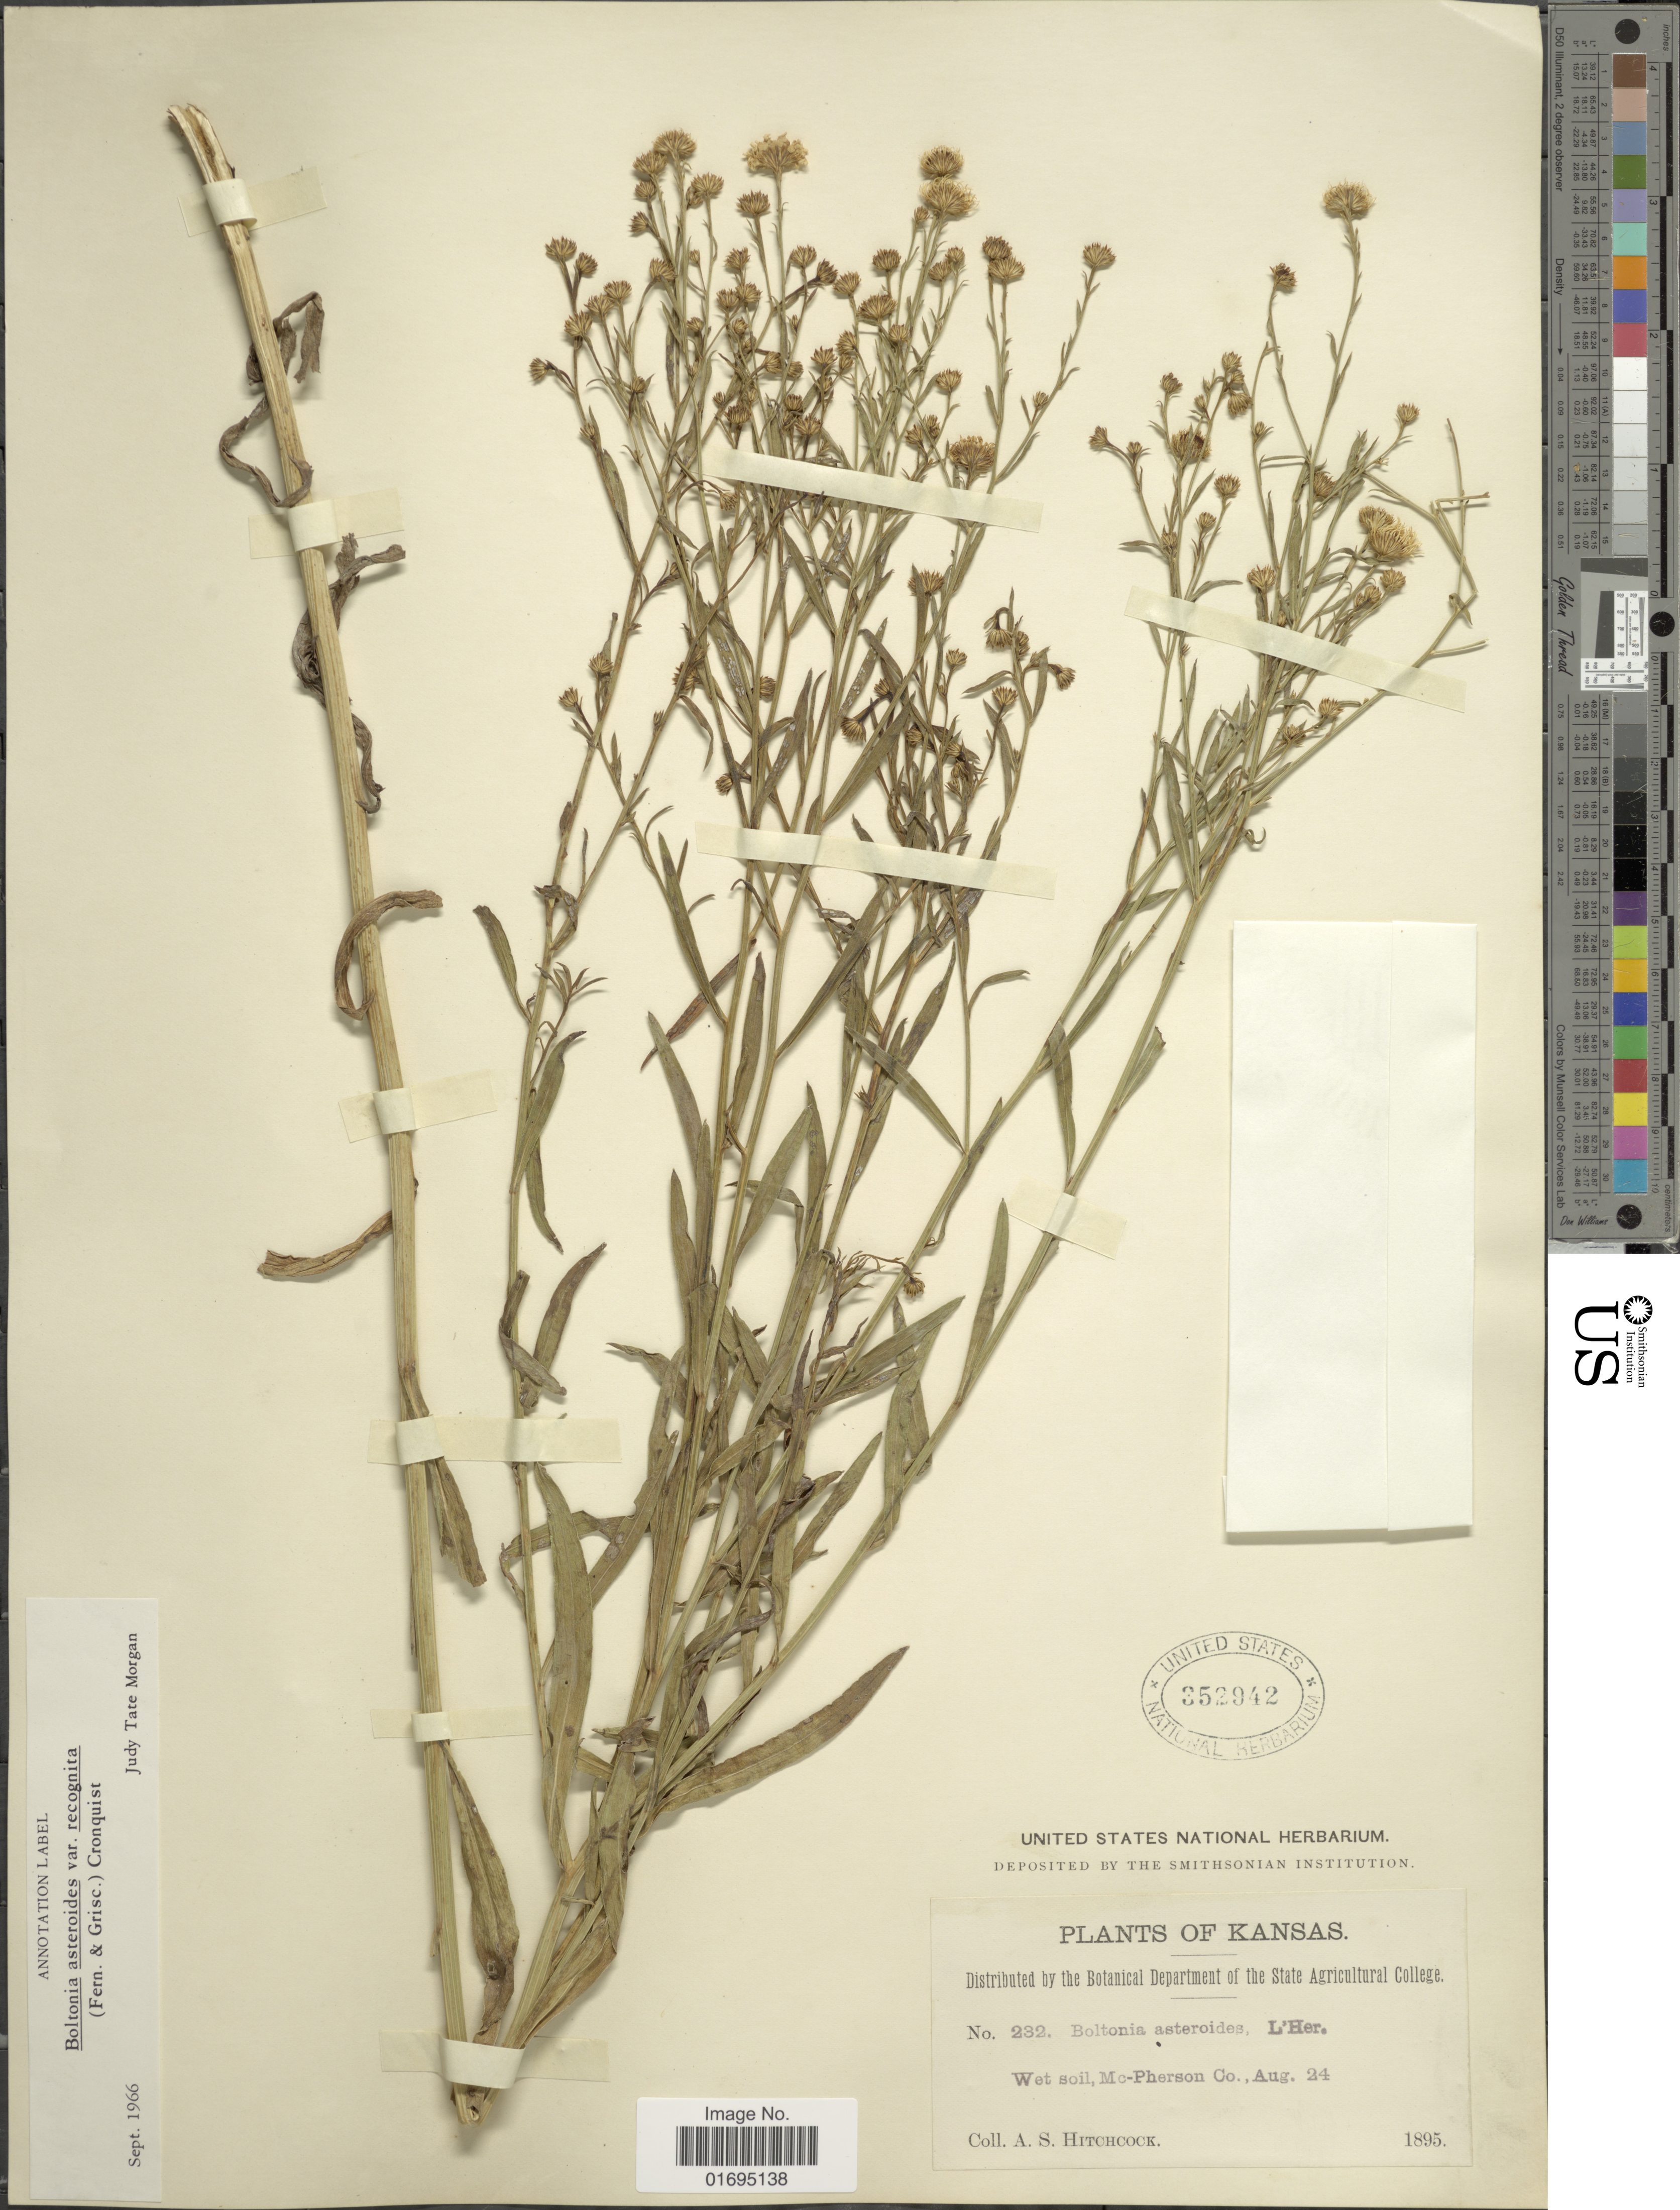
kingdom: Plantae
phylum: Tracheophyta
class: Magnoliopsida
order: Asterales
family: Asteraceae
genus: Boltonia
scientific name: Boltonia asteroides var. recognita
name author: (Fernald & Griscom) Cronq.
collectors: A. S. Hitchcock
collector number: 232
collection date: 1895-08-24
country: United States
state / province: Kansas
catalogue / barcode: US 352942